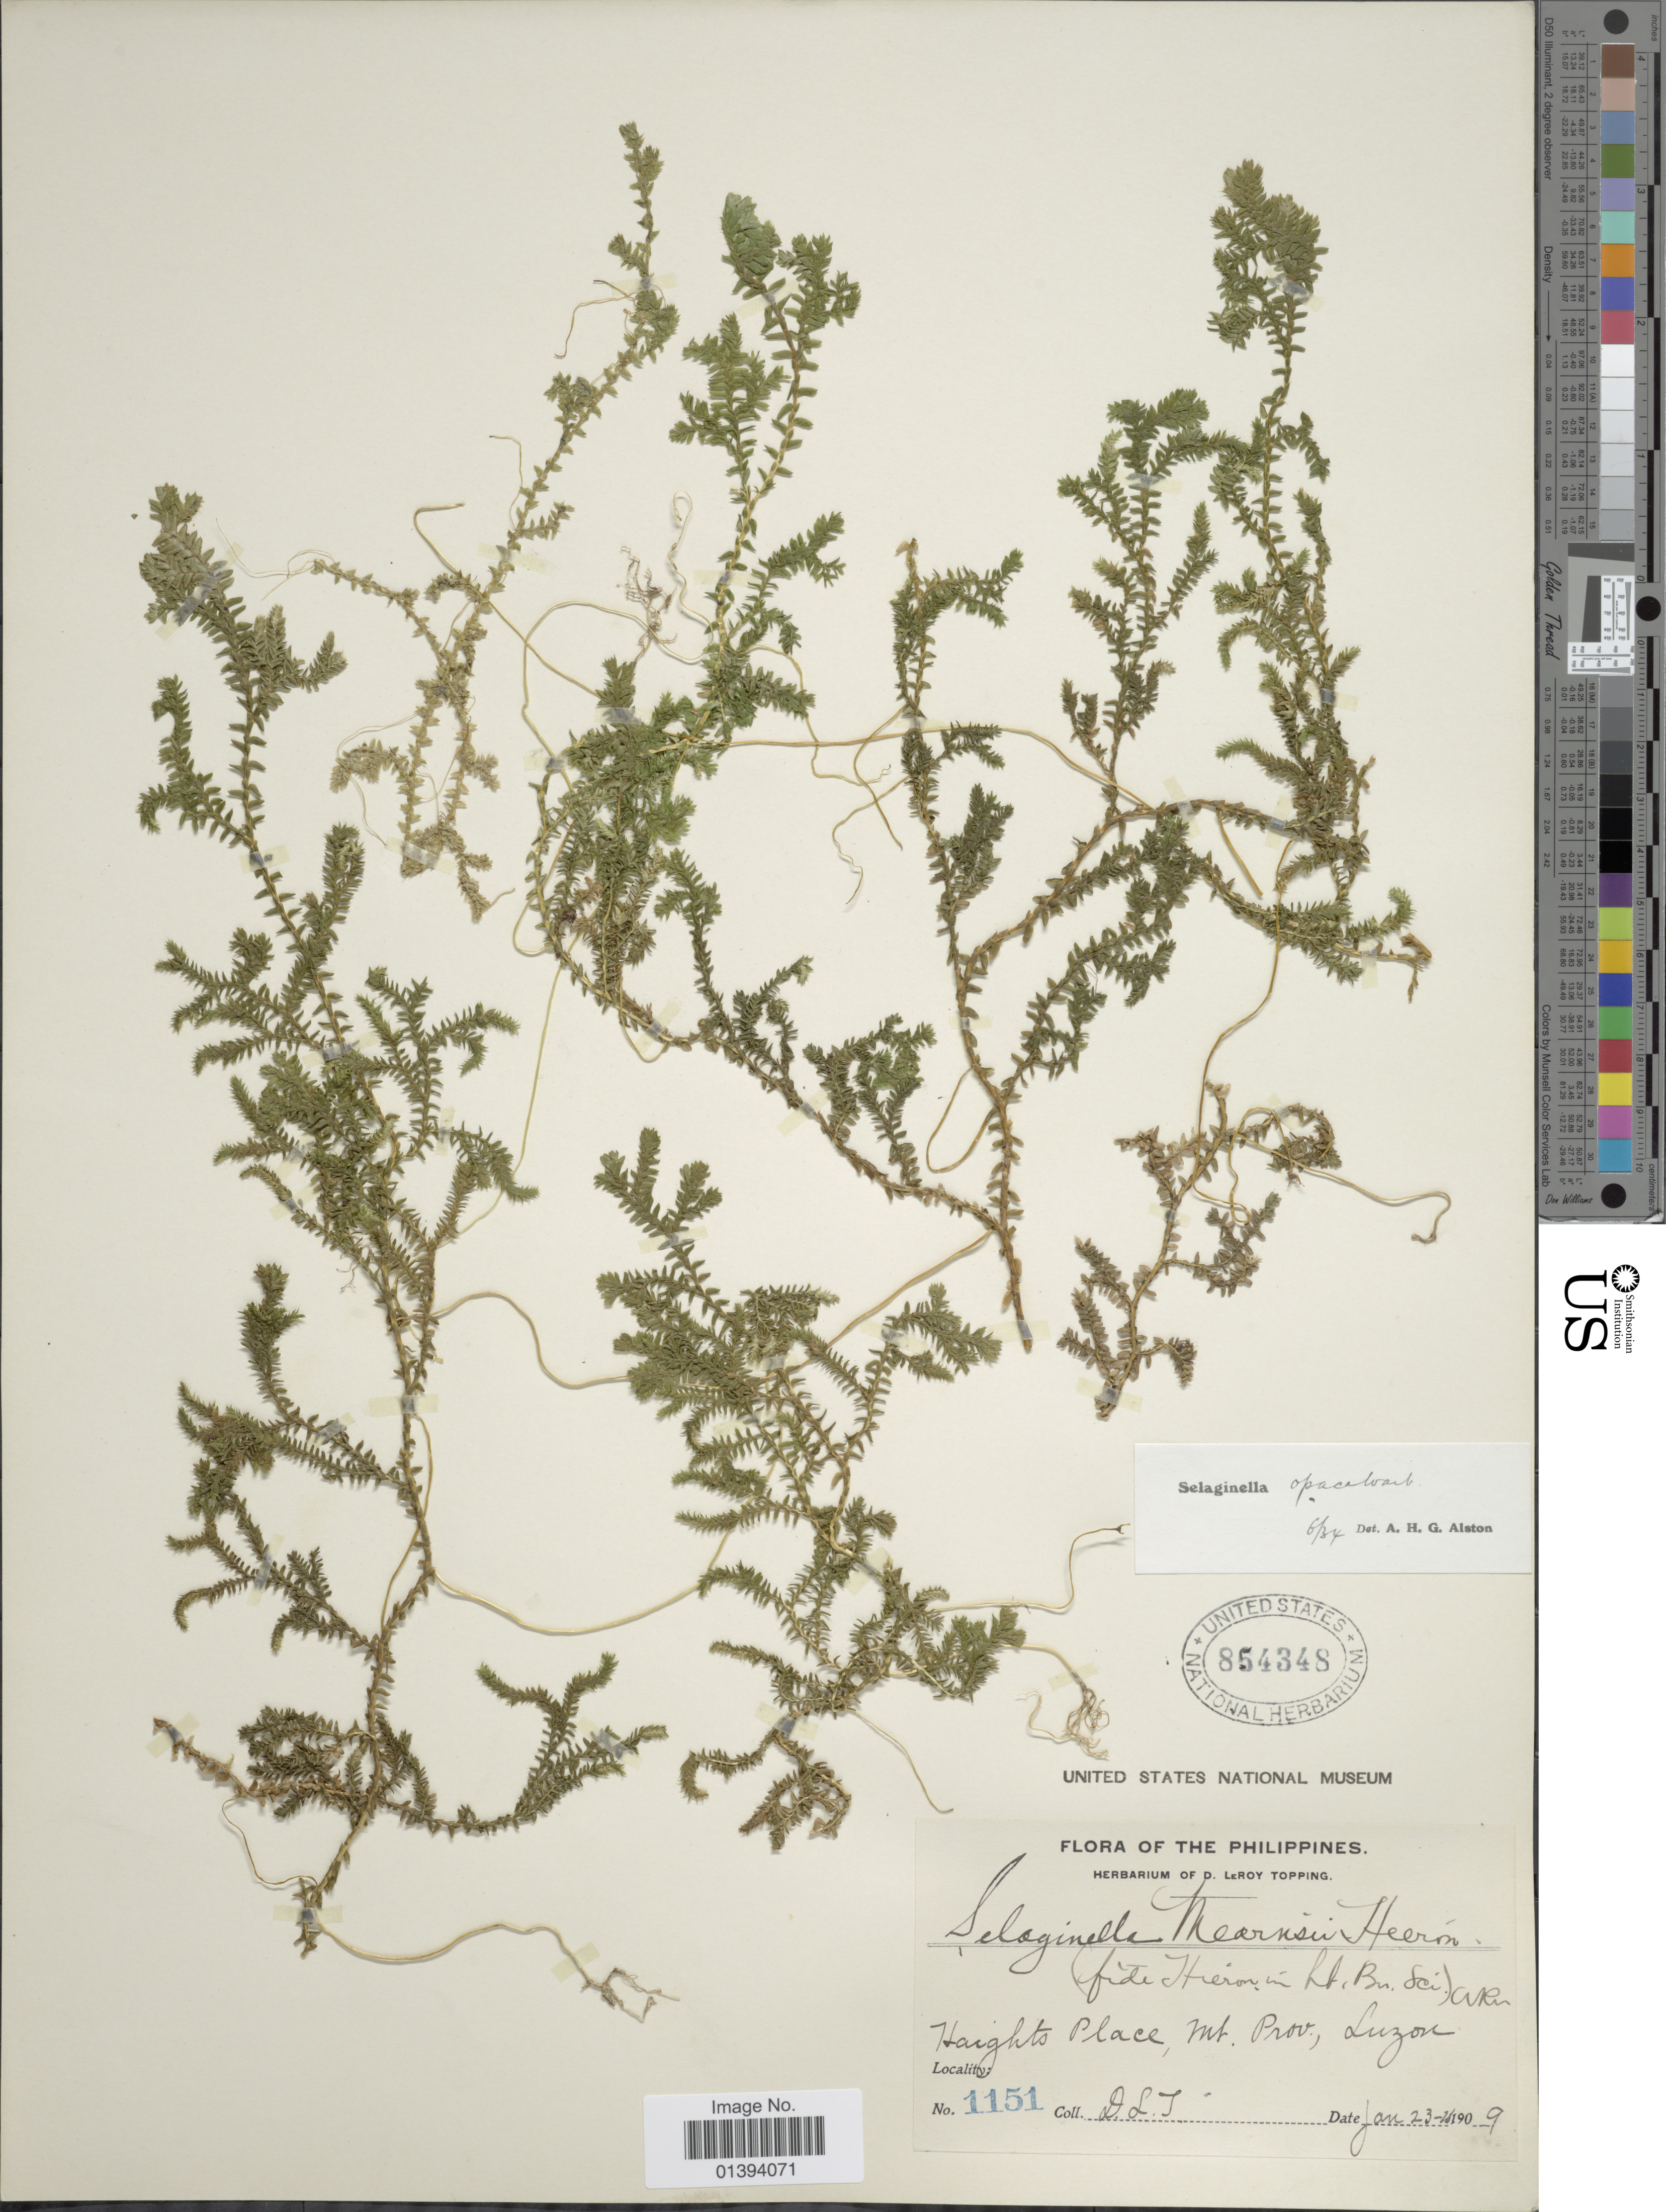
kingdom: Plantae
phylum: Tracheophyta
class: Lycopodiopsida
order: Selaginellales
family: Selaginellaceae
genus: Selaginella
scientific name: Selaginella opaca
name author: Warb.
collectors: D. L. Topping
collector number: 1151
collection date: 1909-01-23/1909-01-26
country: Philippines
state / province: Central Luzon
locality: Haights Place, mt. Prov. Luzon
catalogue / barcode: US 854348